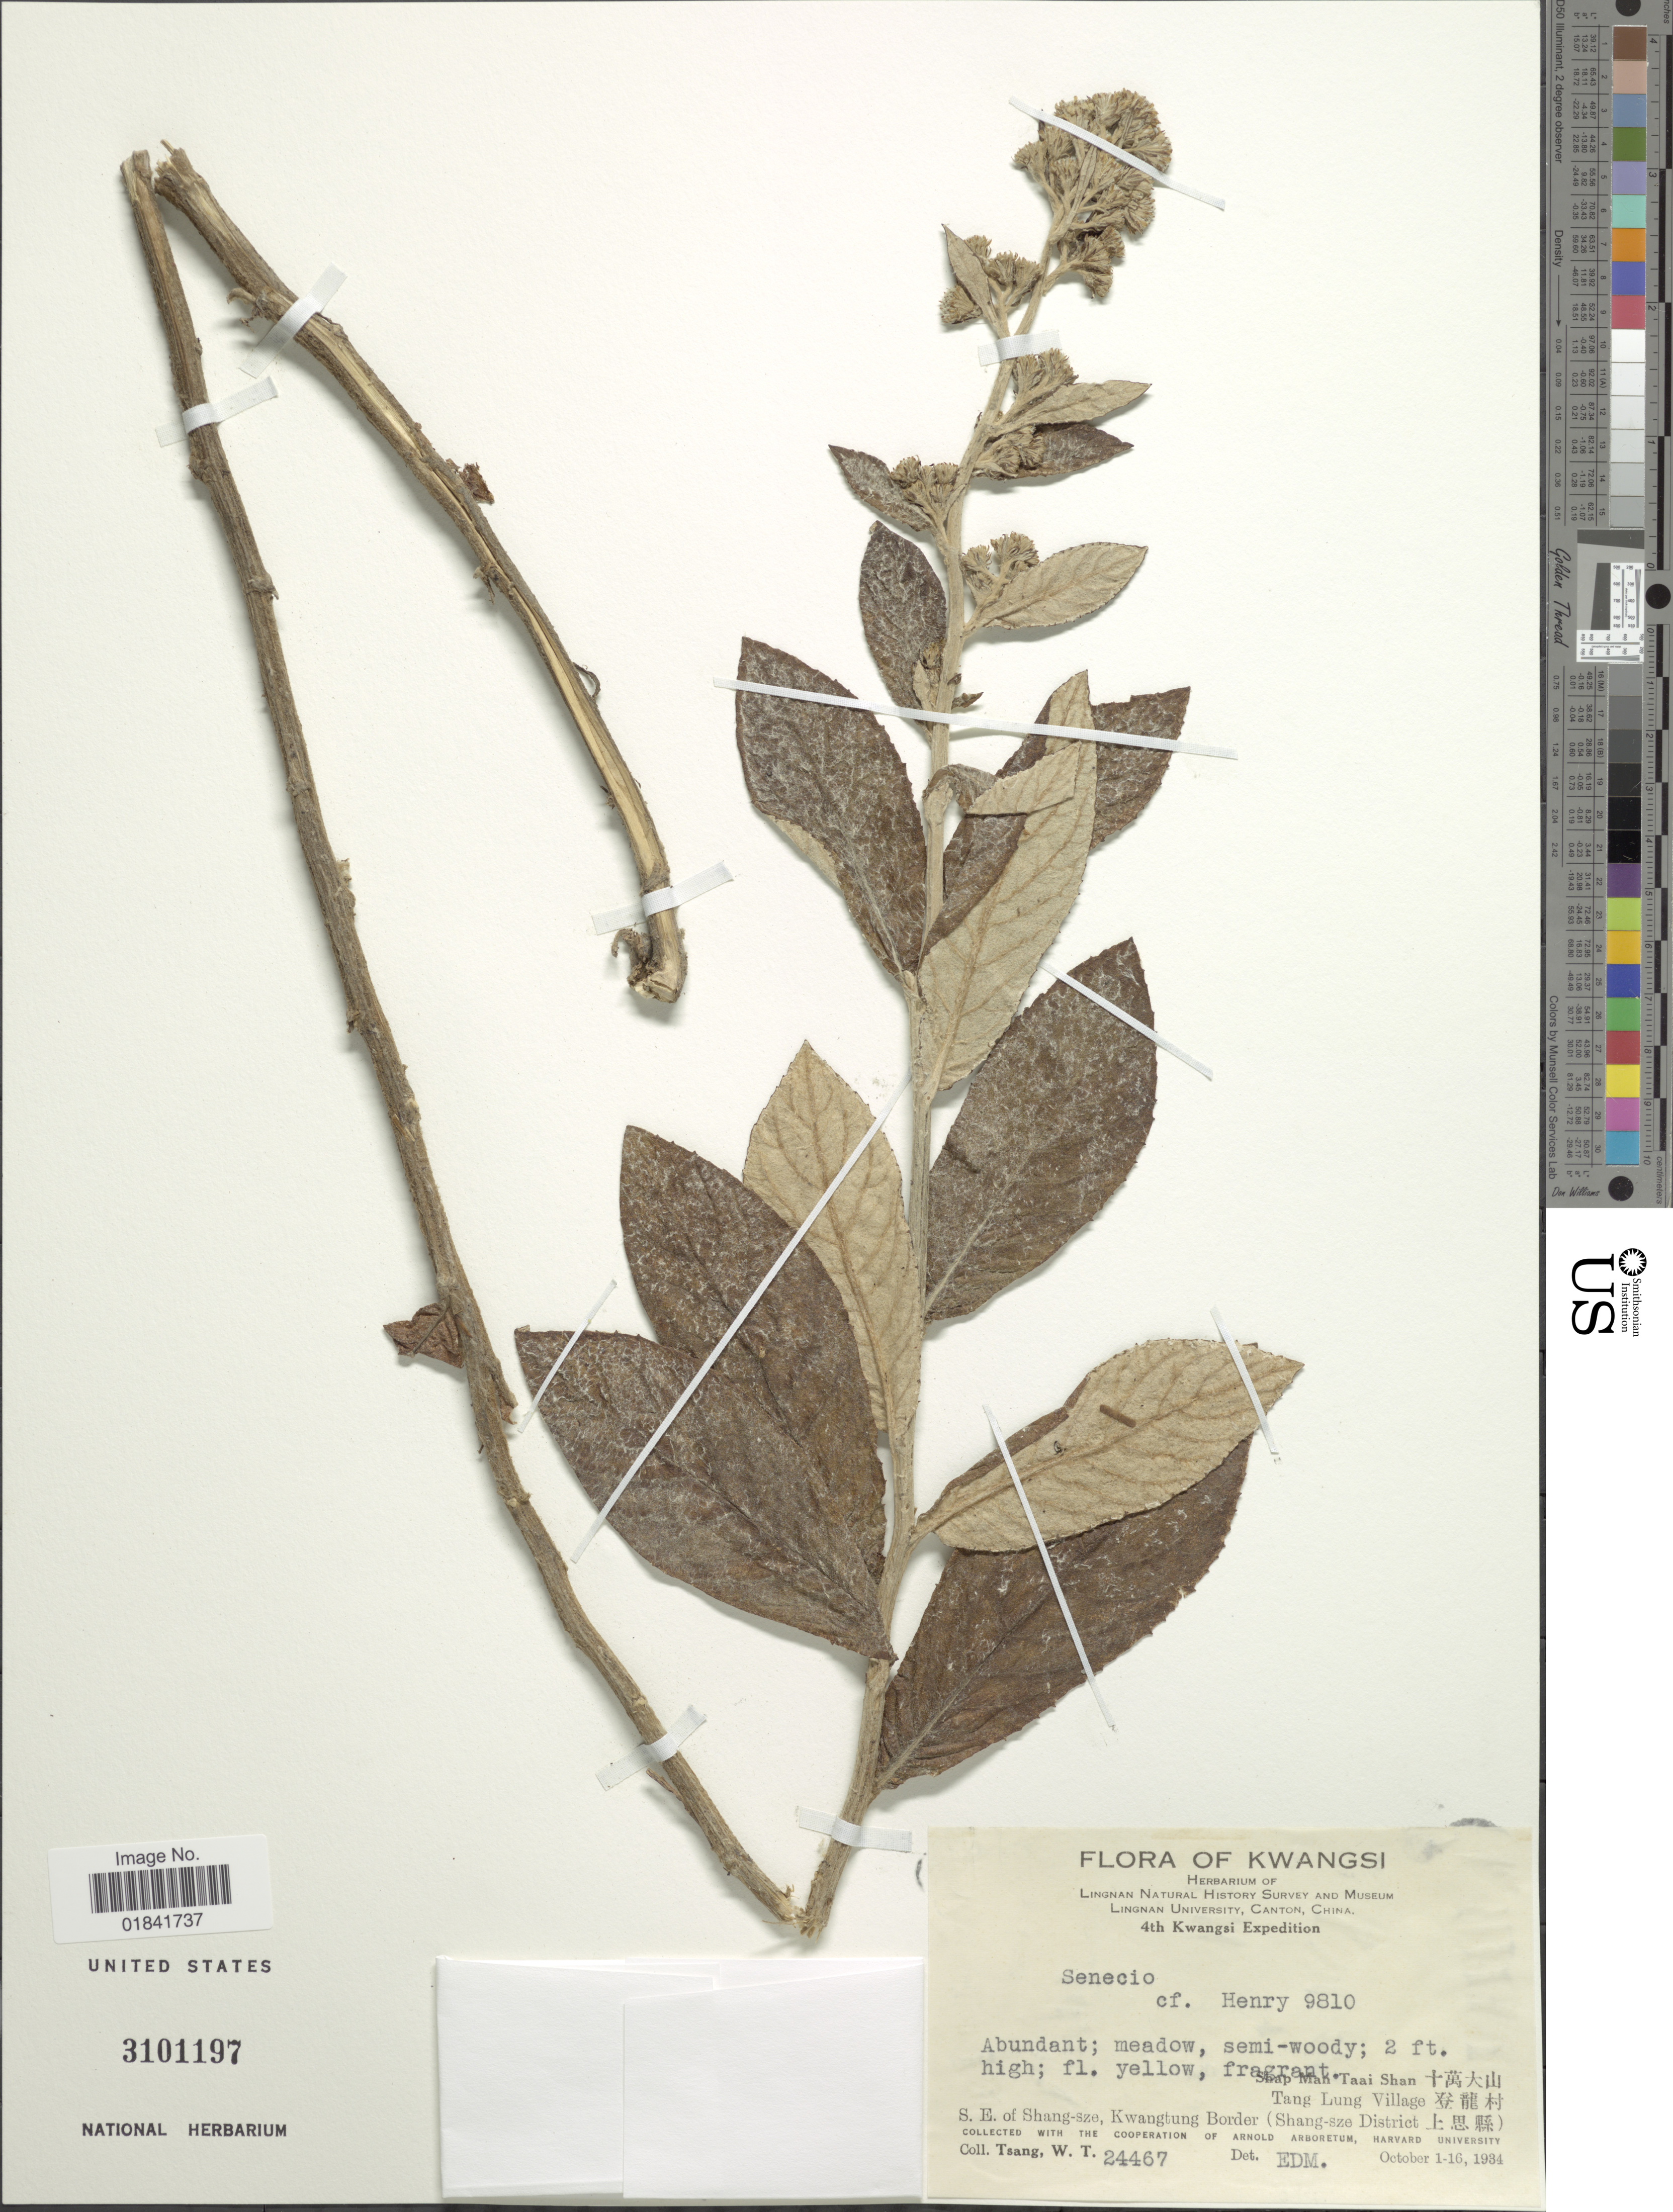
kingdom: Plantae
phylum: Tracheophyta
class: Magnoliopsida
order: Asterales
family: Asteraceae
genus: Senecio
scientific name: Senecio sp.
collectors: W. T. Tsang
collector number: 24467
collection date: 1934-10-01/1934-10-16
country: China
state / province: Guangxi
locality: Shap Mah Taai Shan, Kwangsi, S. E. of Shang-sze, Kwangtung Border (Shang-sze District)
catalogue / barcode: US 3101197